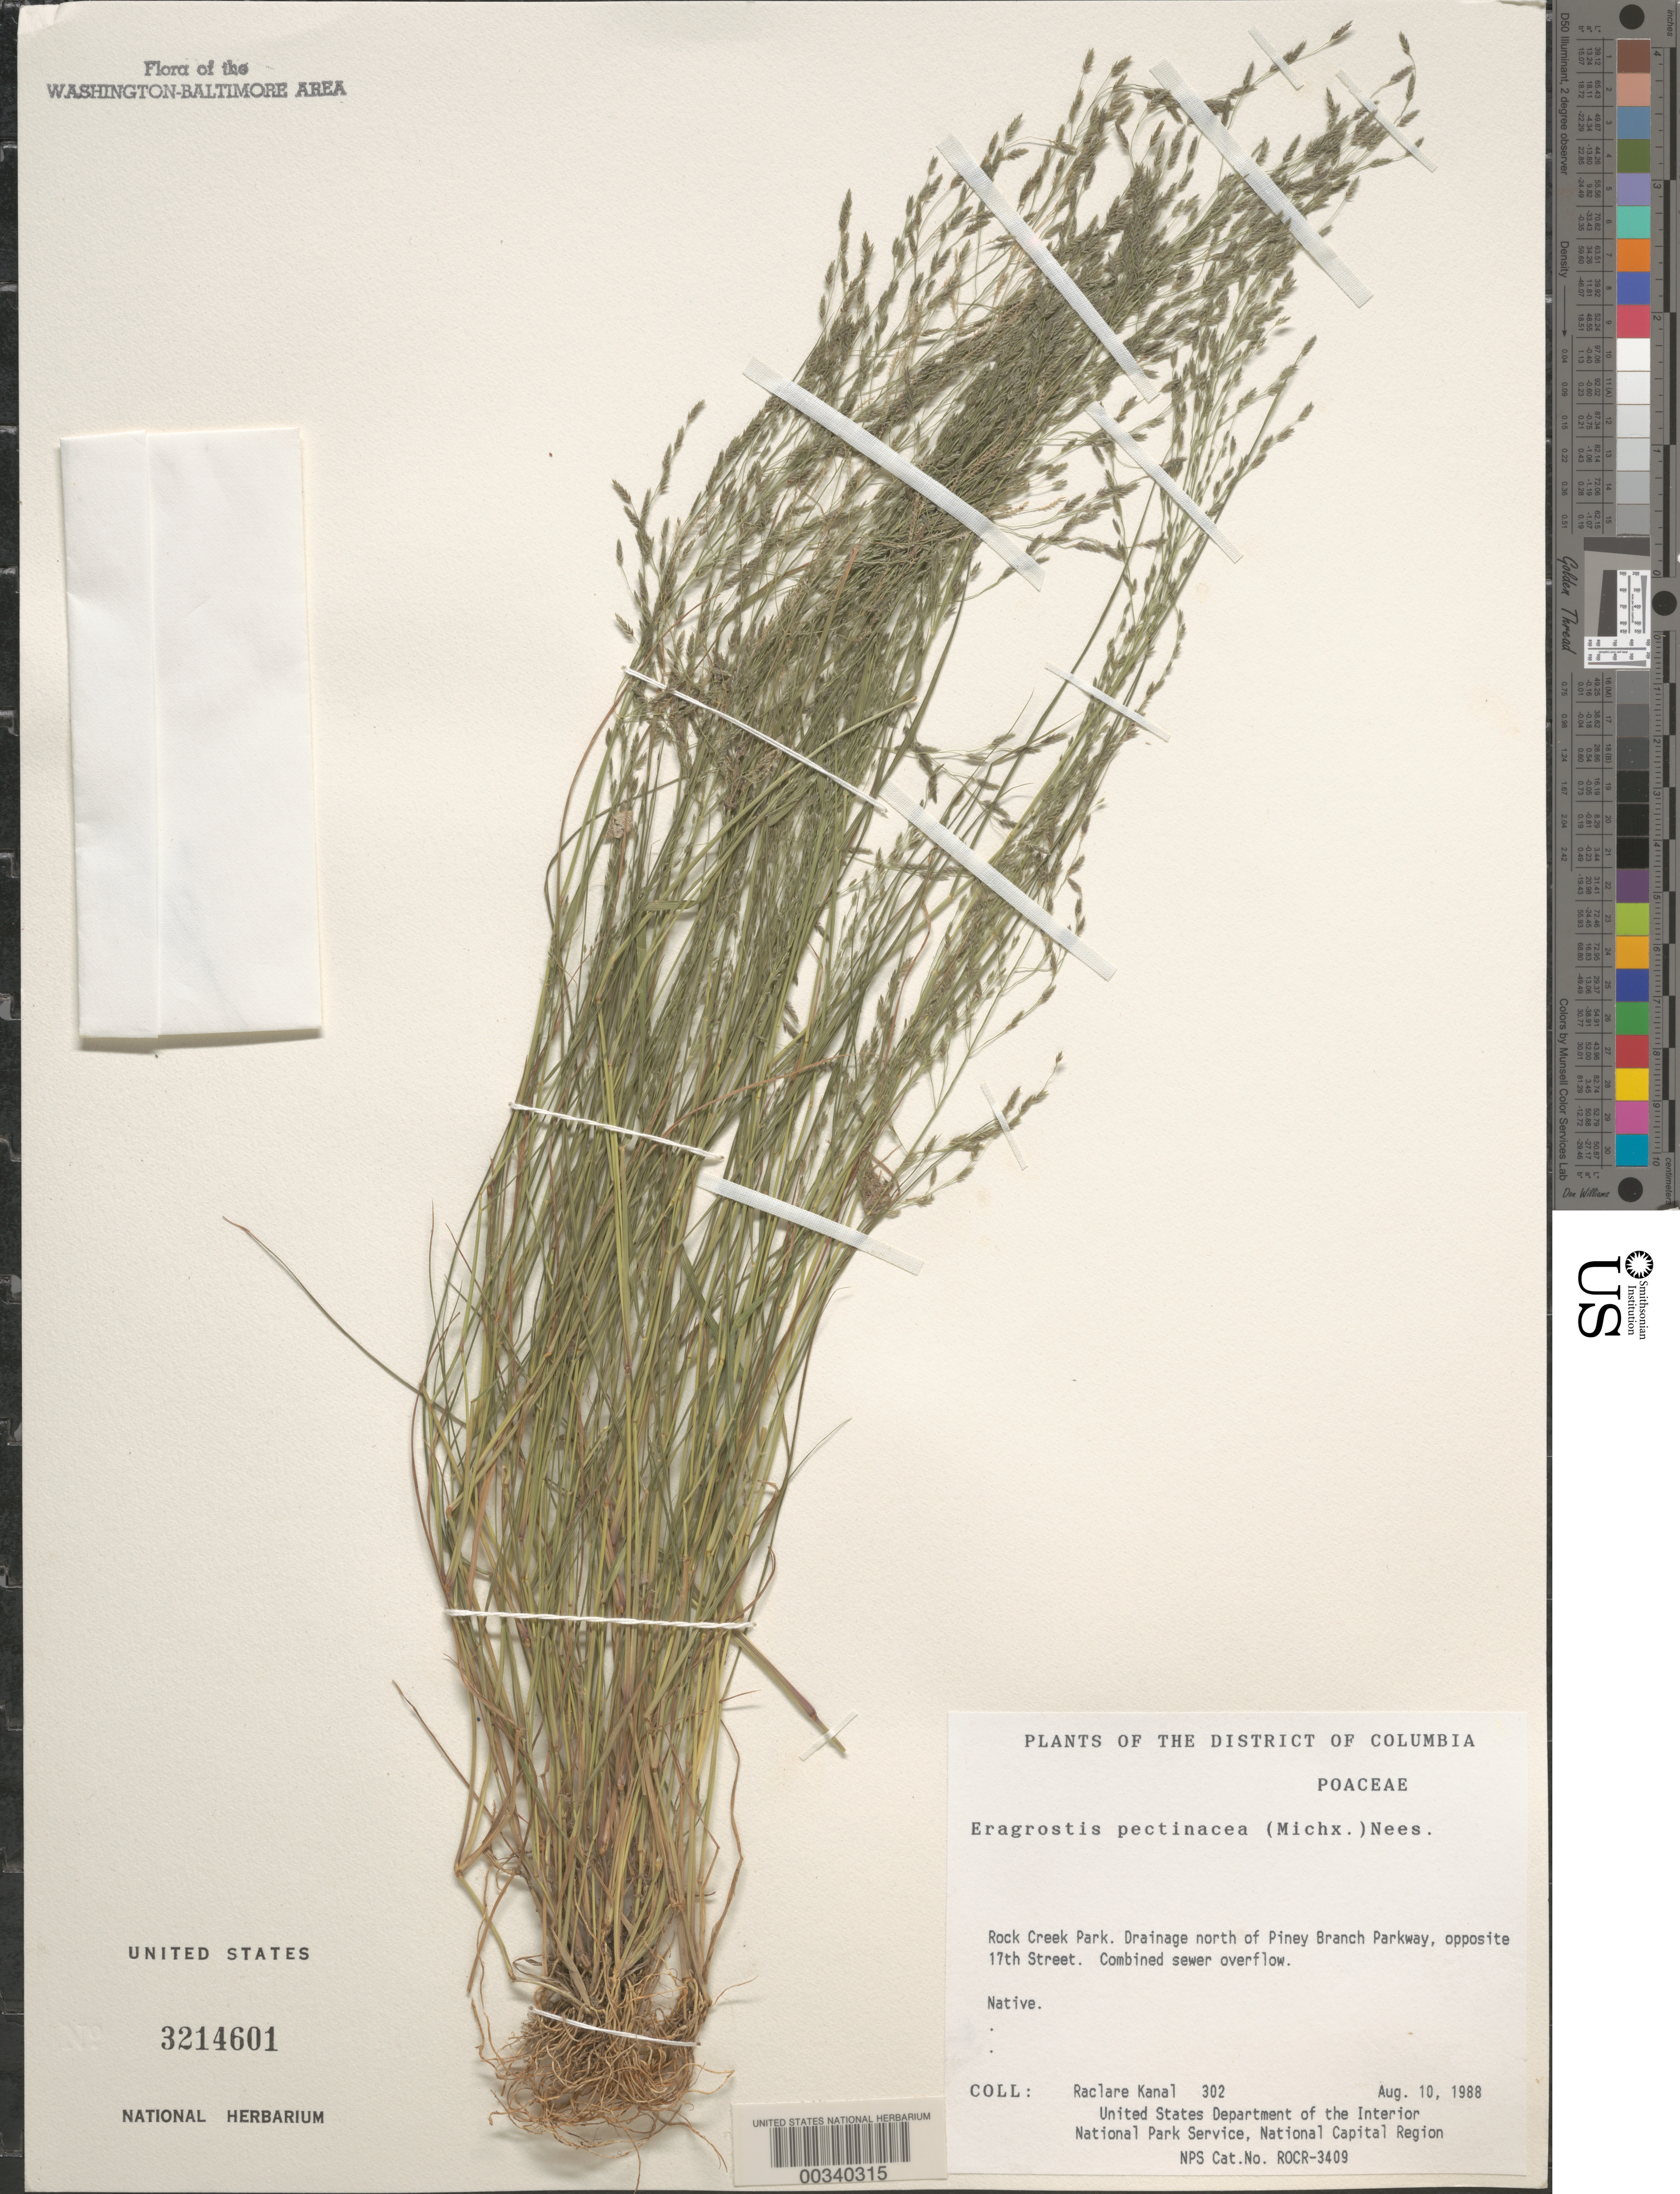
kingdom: Plantae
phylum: Tracheophyta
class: Liliopsida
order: Poales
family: Poaceae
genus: Eragrostis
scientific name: Eragrostis pectinacea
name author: (Michx.) Nees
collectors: R. Kanal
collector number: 302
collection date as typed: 10 Aug 1988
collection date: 1988-08-10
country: United States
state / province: District of Columbia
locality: Rock Creek Park. Drainage N of Piney Branch Parkway, opposite 17th St. Rock Creek Park and Vicinity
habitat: Combined sewer overflow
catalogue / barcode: US 3214601